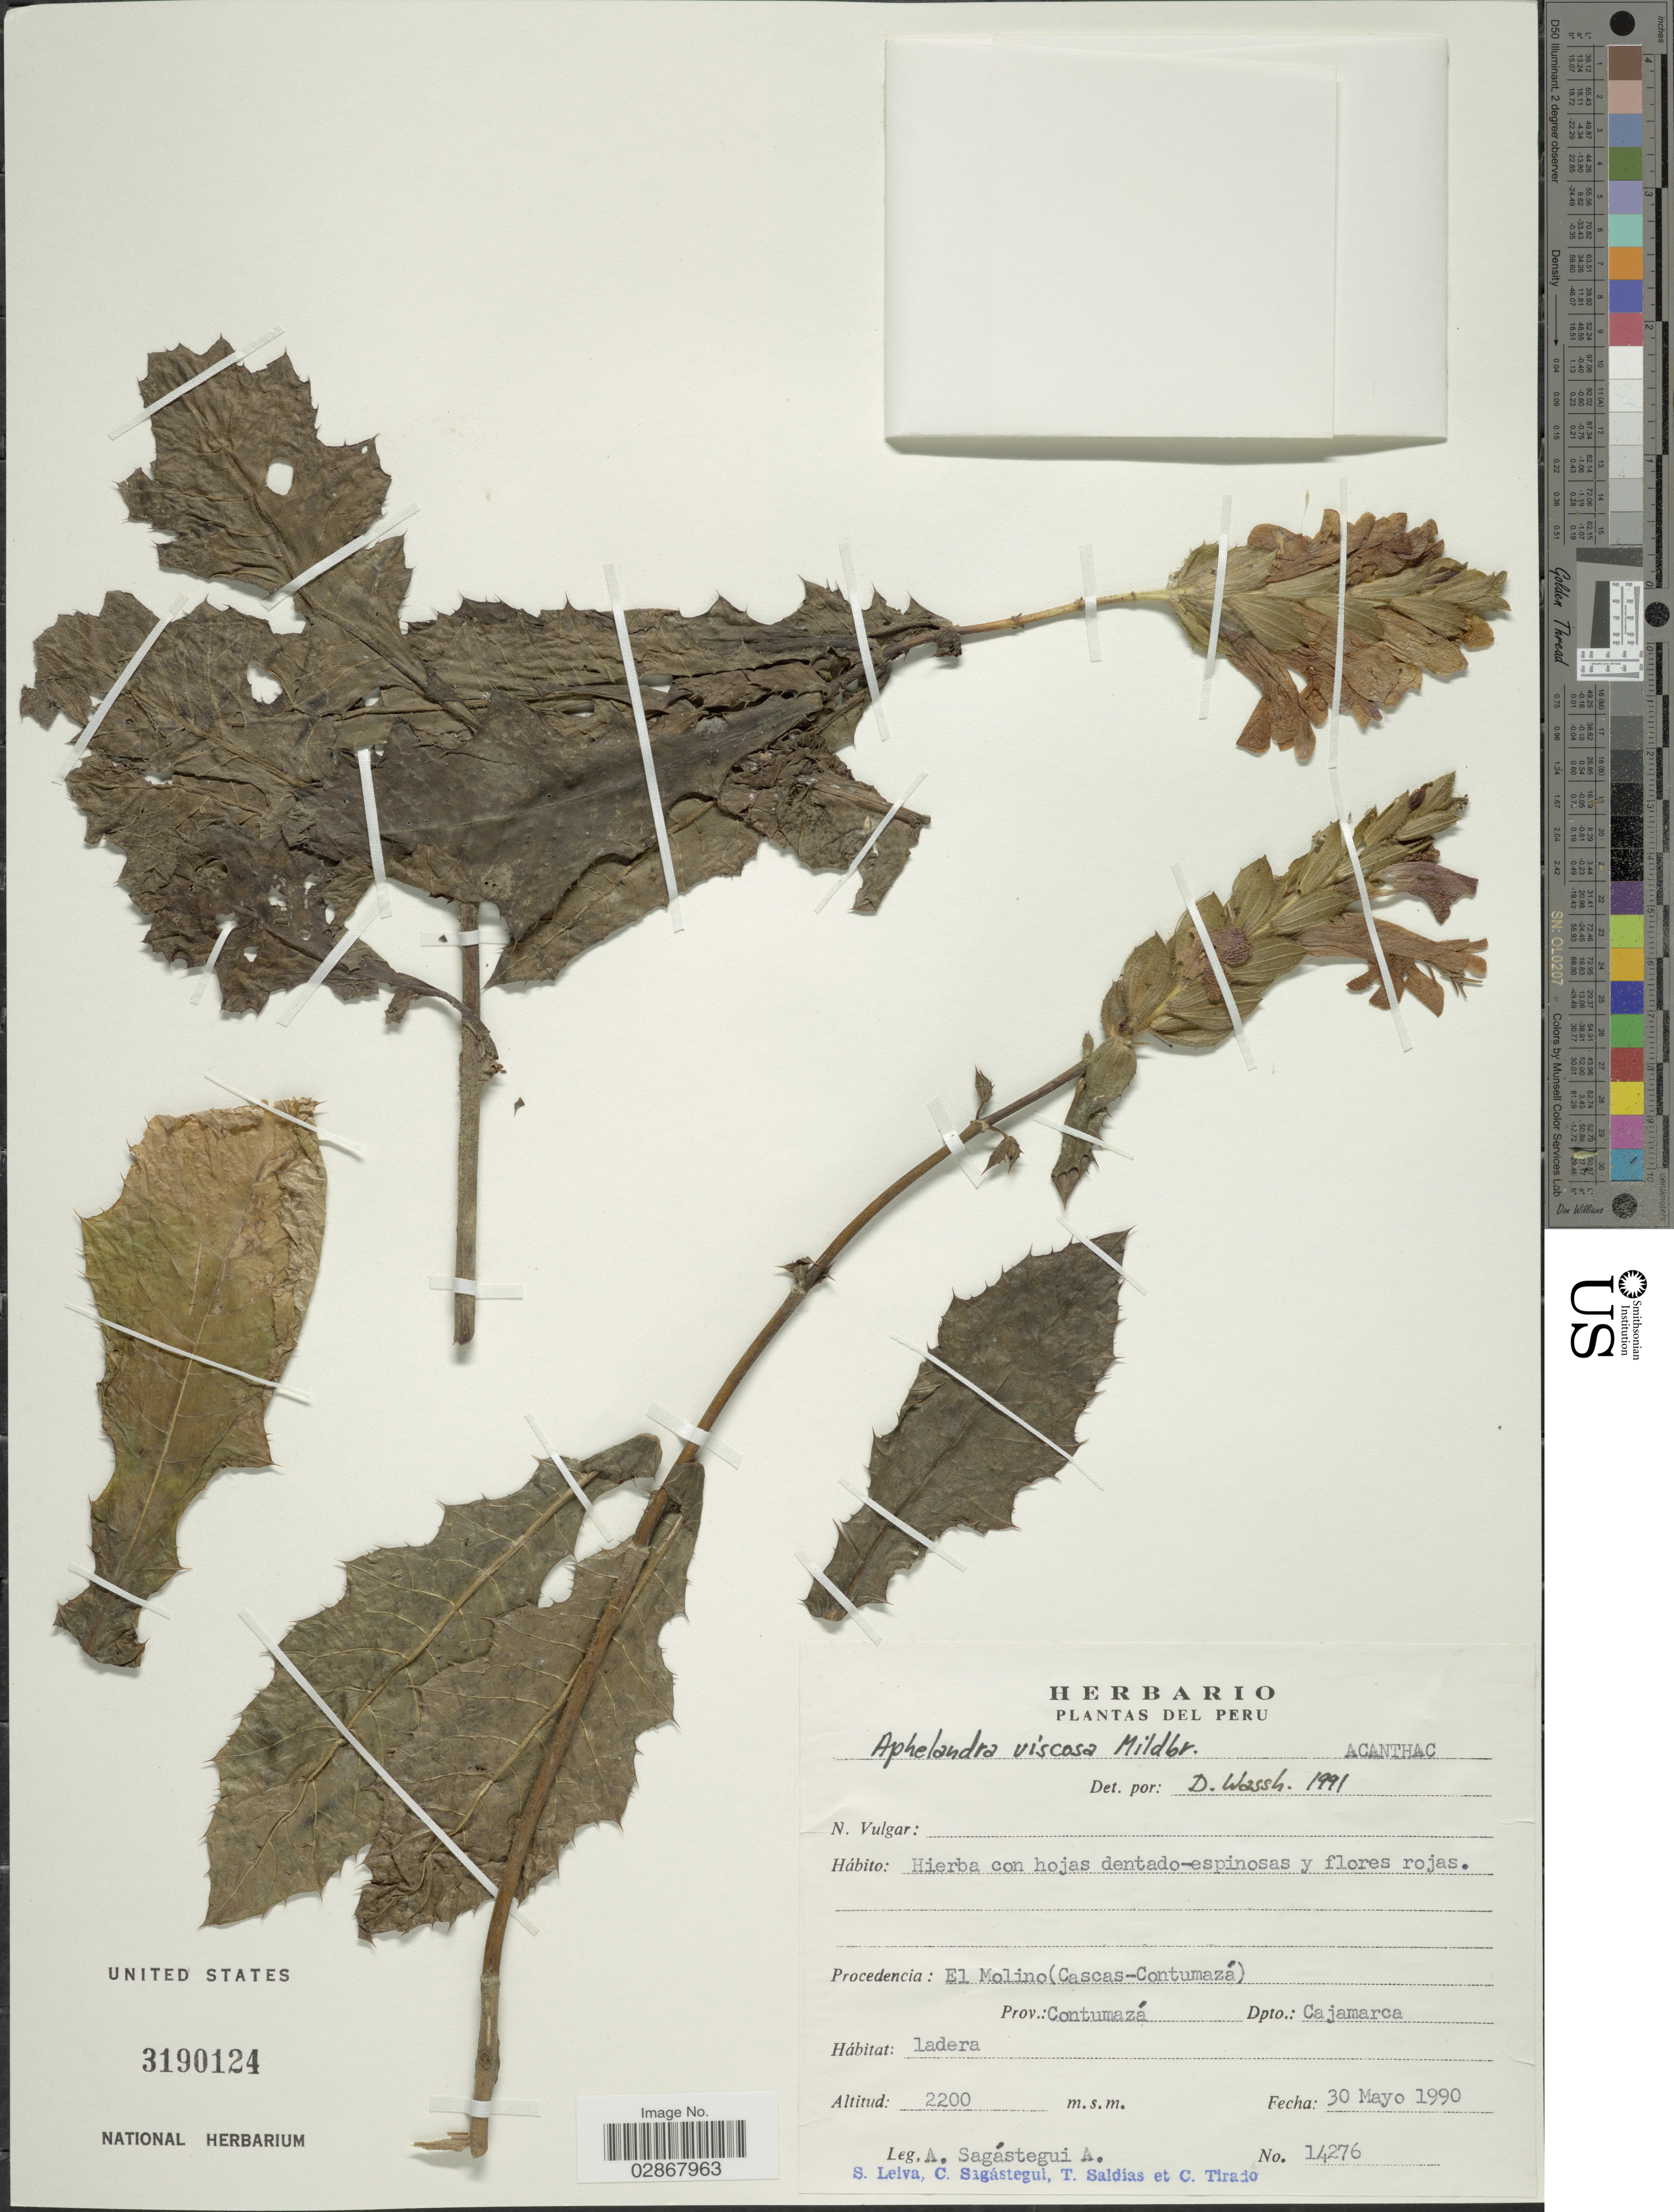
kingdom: Plantae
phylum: Tracheophyta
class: Magnoliopsida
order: Lamiales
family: Acanthaceae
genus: Aphelandra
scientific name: Aphelandra viscosa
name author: Mildbr.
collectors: A. Sagástegui A., S. Leiva, C. Sagástegui, T. Saldias & C. Tirado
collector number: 14276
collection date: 1990-05-30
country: Peru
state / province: Cajamarca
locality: Procedencia: El Molino (Cascas-Contumazá). Prov.: Contumazá. Dpto.: Cajamarca.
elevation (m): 2200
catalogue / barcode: US 3190124